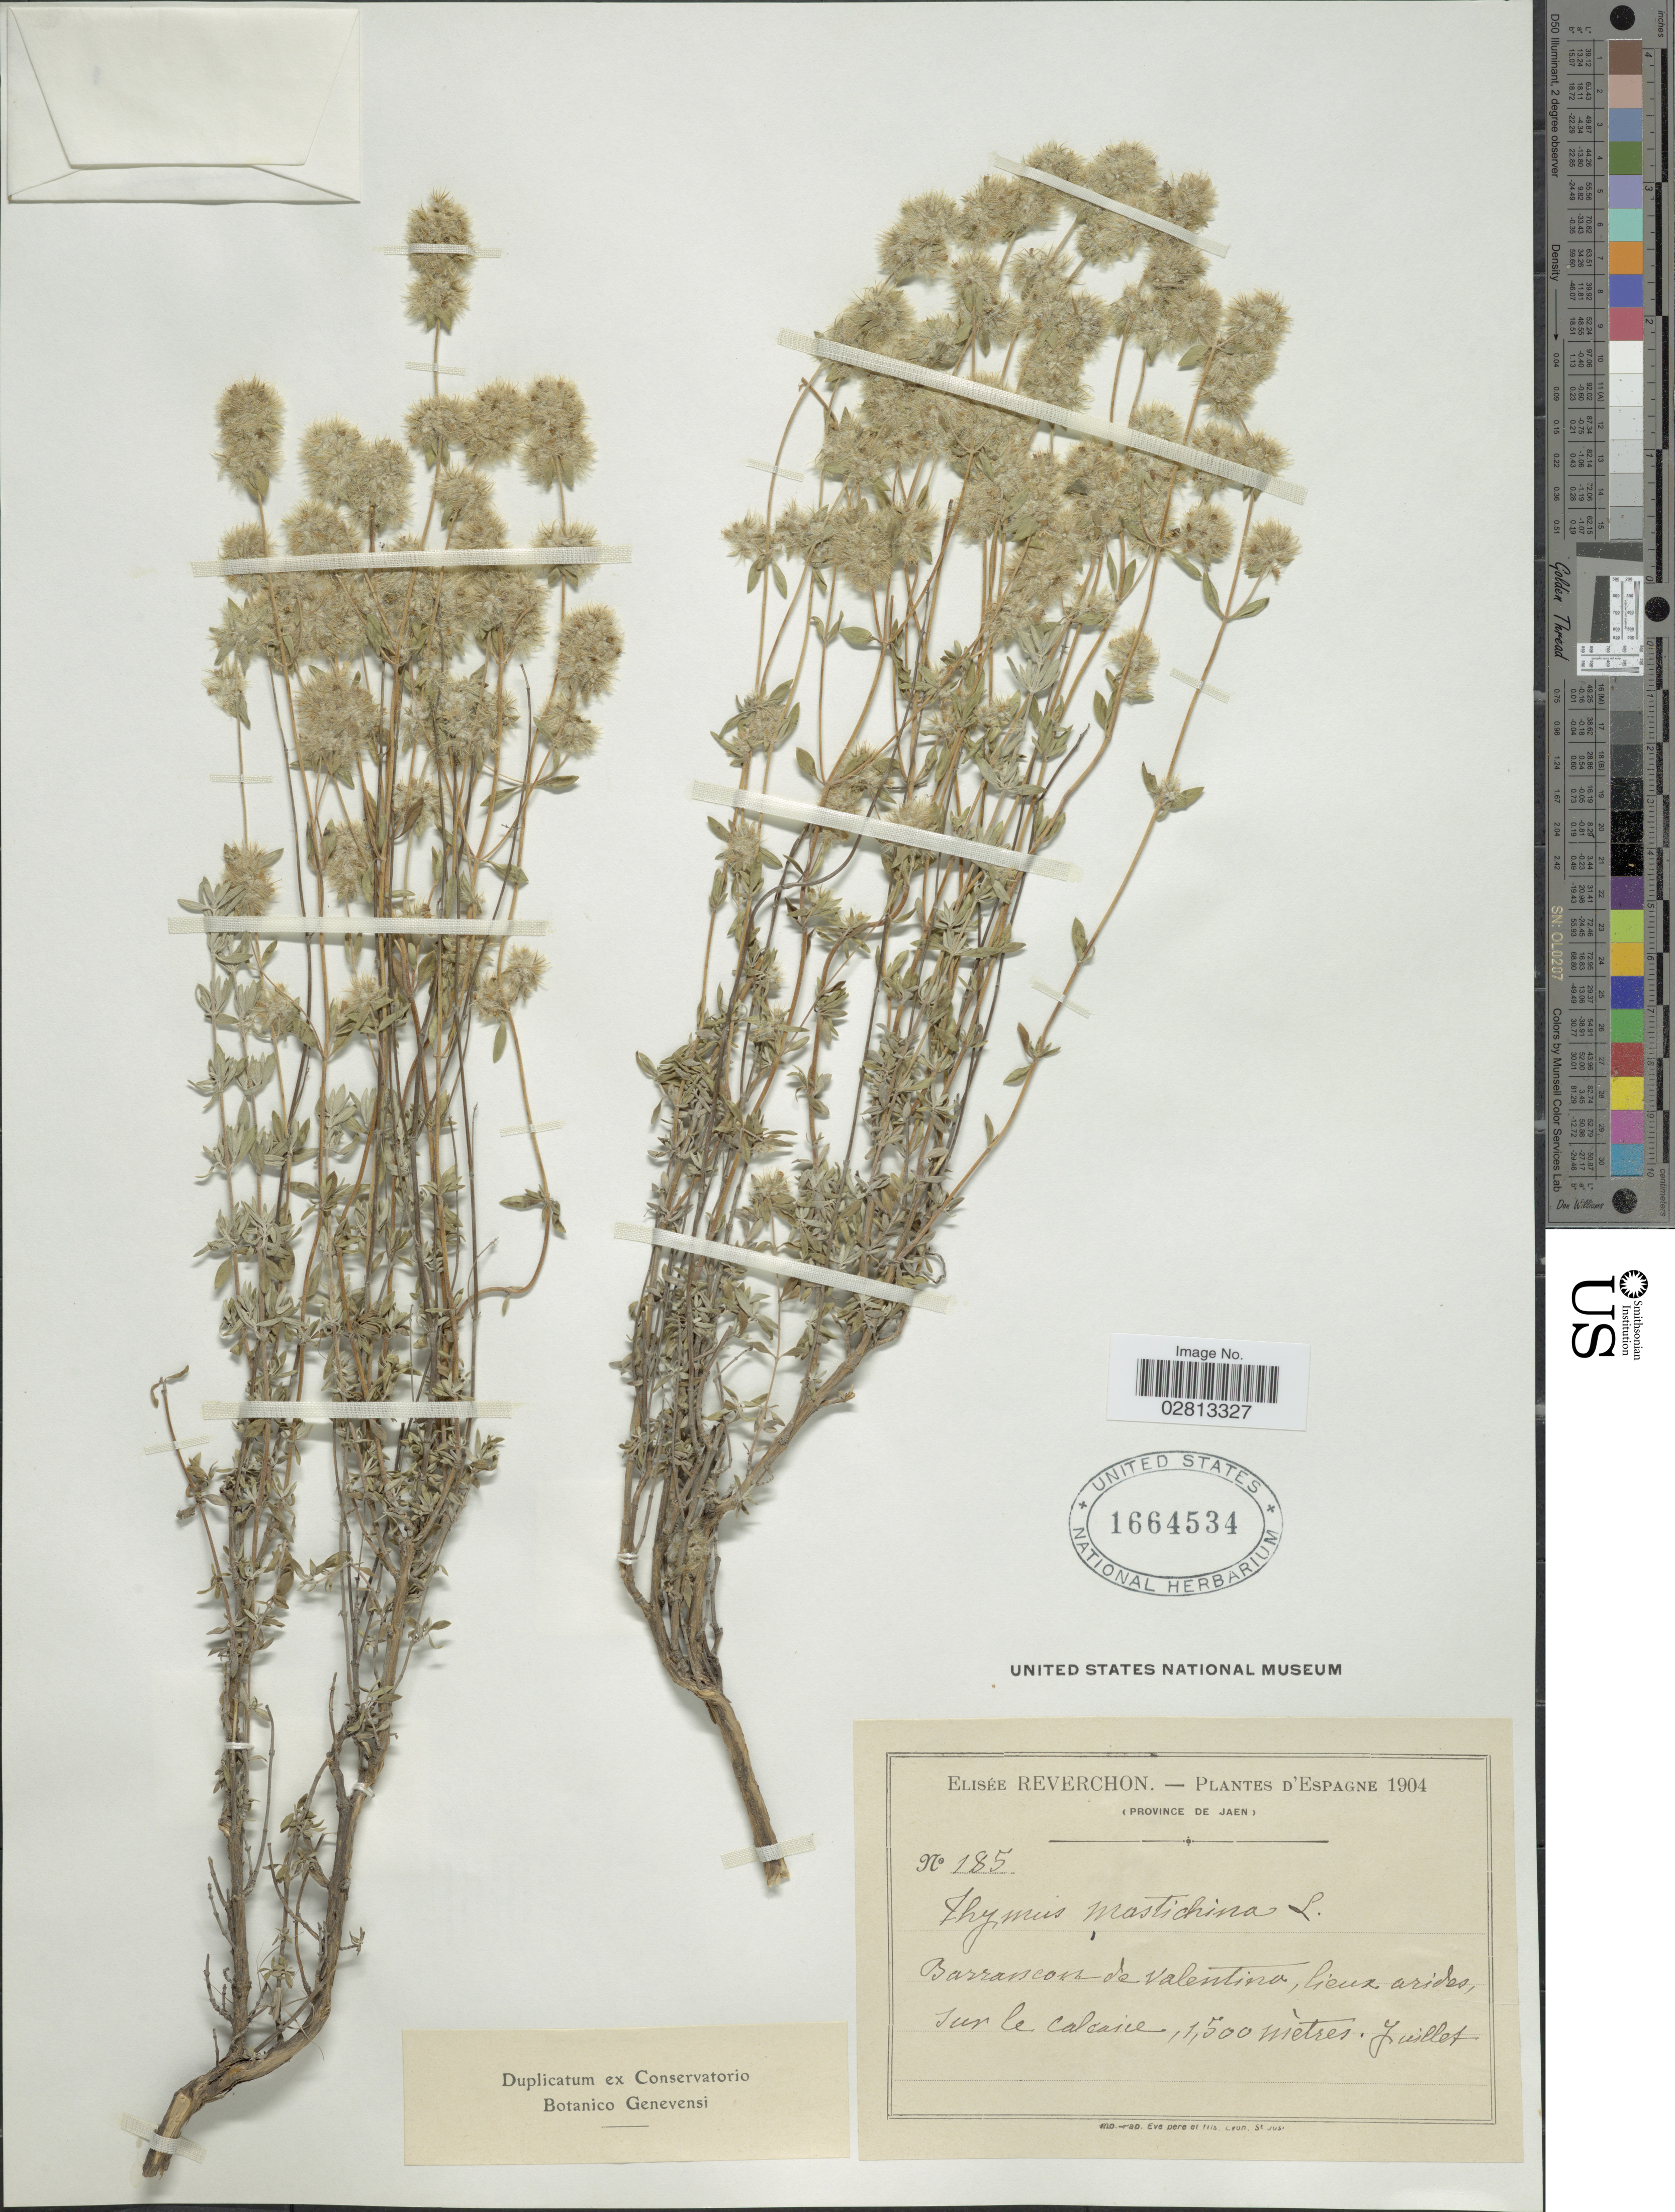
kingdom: Plantae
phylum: Tracheophyta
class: Magnoliopsida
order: Lamiales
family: Lamiaceae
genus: Thymus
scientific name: Thymus mastichina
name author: L.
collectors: E. Reverchon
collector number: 185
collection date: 1904-07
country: Spain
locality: Espagne. (Province de Jaen). Barrancon de Valentina, lieux arides, sur le calcaire.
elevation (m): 1500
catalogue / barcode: US 1664534